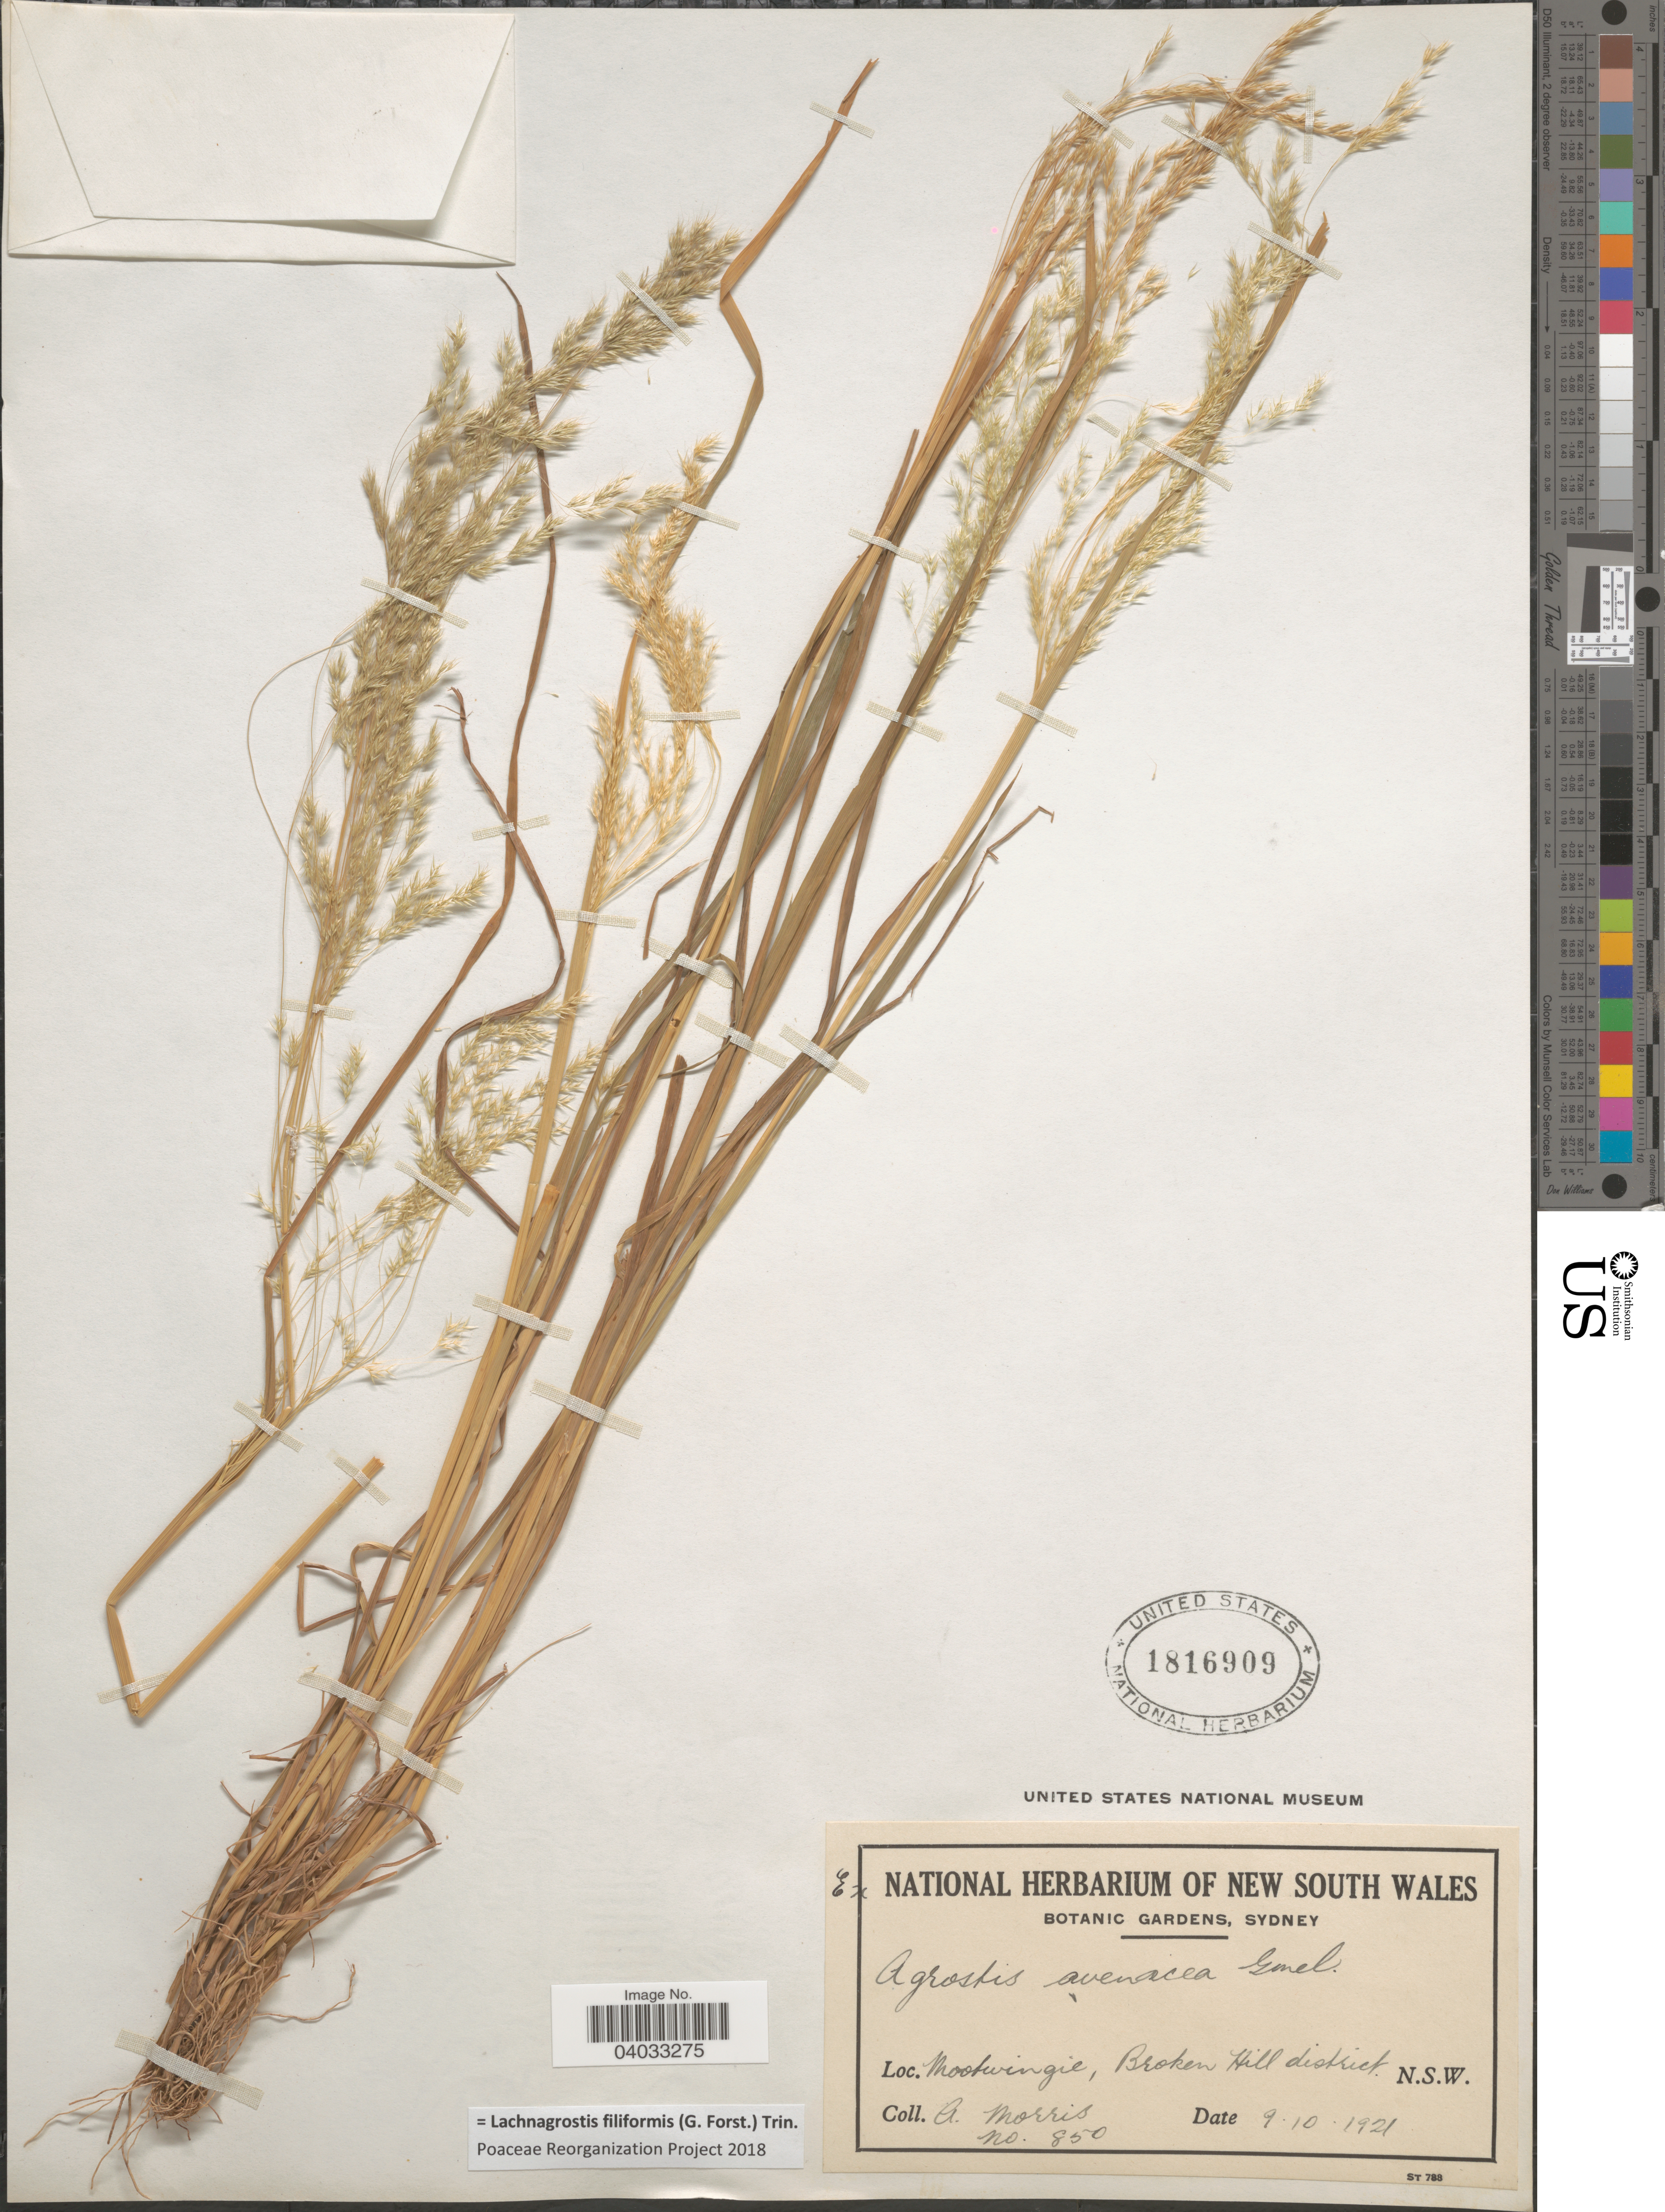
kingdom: Plantae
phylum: Tracheophyta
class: Liliopsida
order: Poales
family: Poaceae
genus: Lachnagrostis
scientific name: Lachnagrostis filiformis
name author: (J.R. Forst.) Trin.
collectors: A. Morris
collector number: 850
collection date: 1921-10-09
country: Australia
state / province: New South Wales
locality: Mookwingie, Broken Hill district.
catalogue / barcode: US 1816909